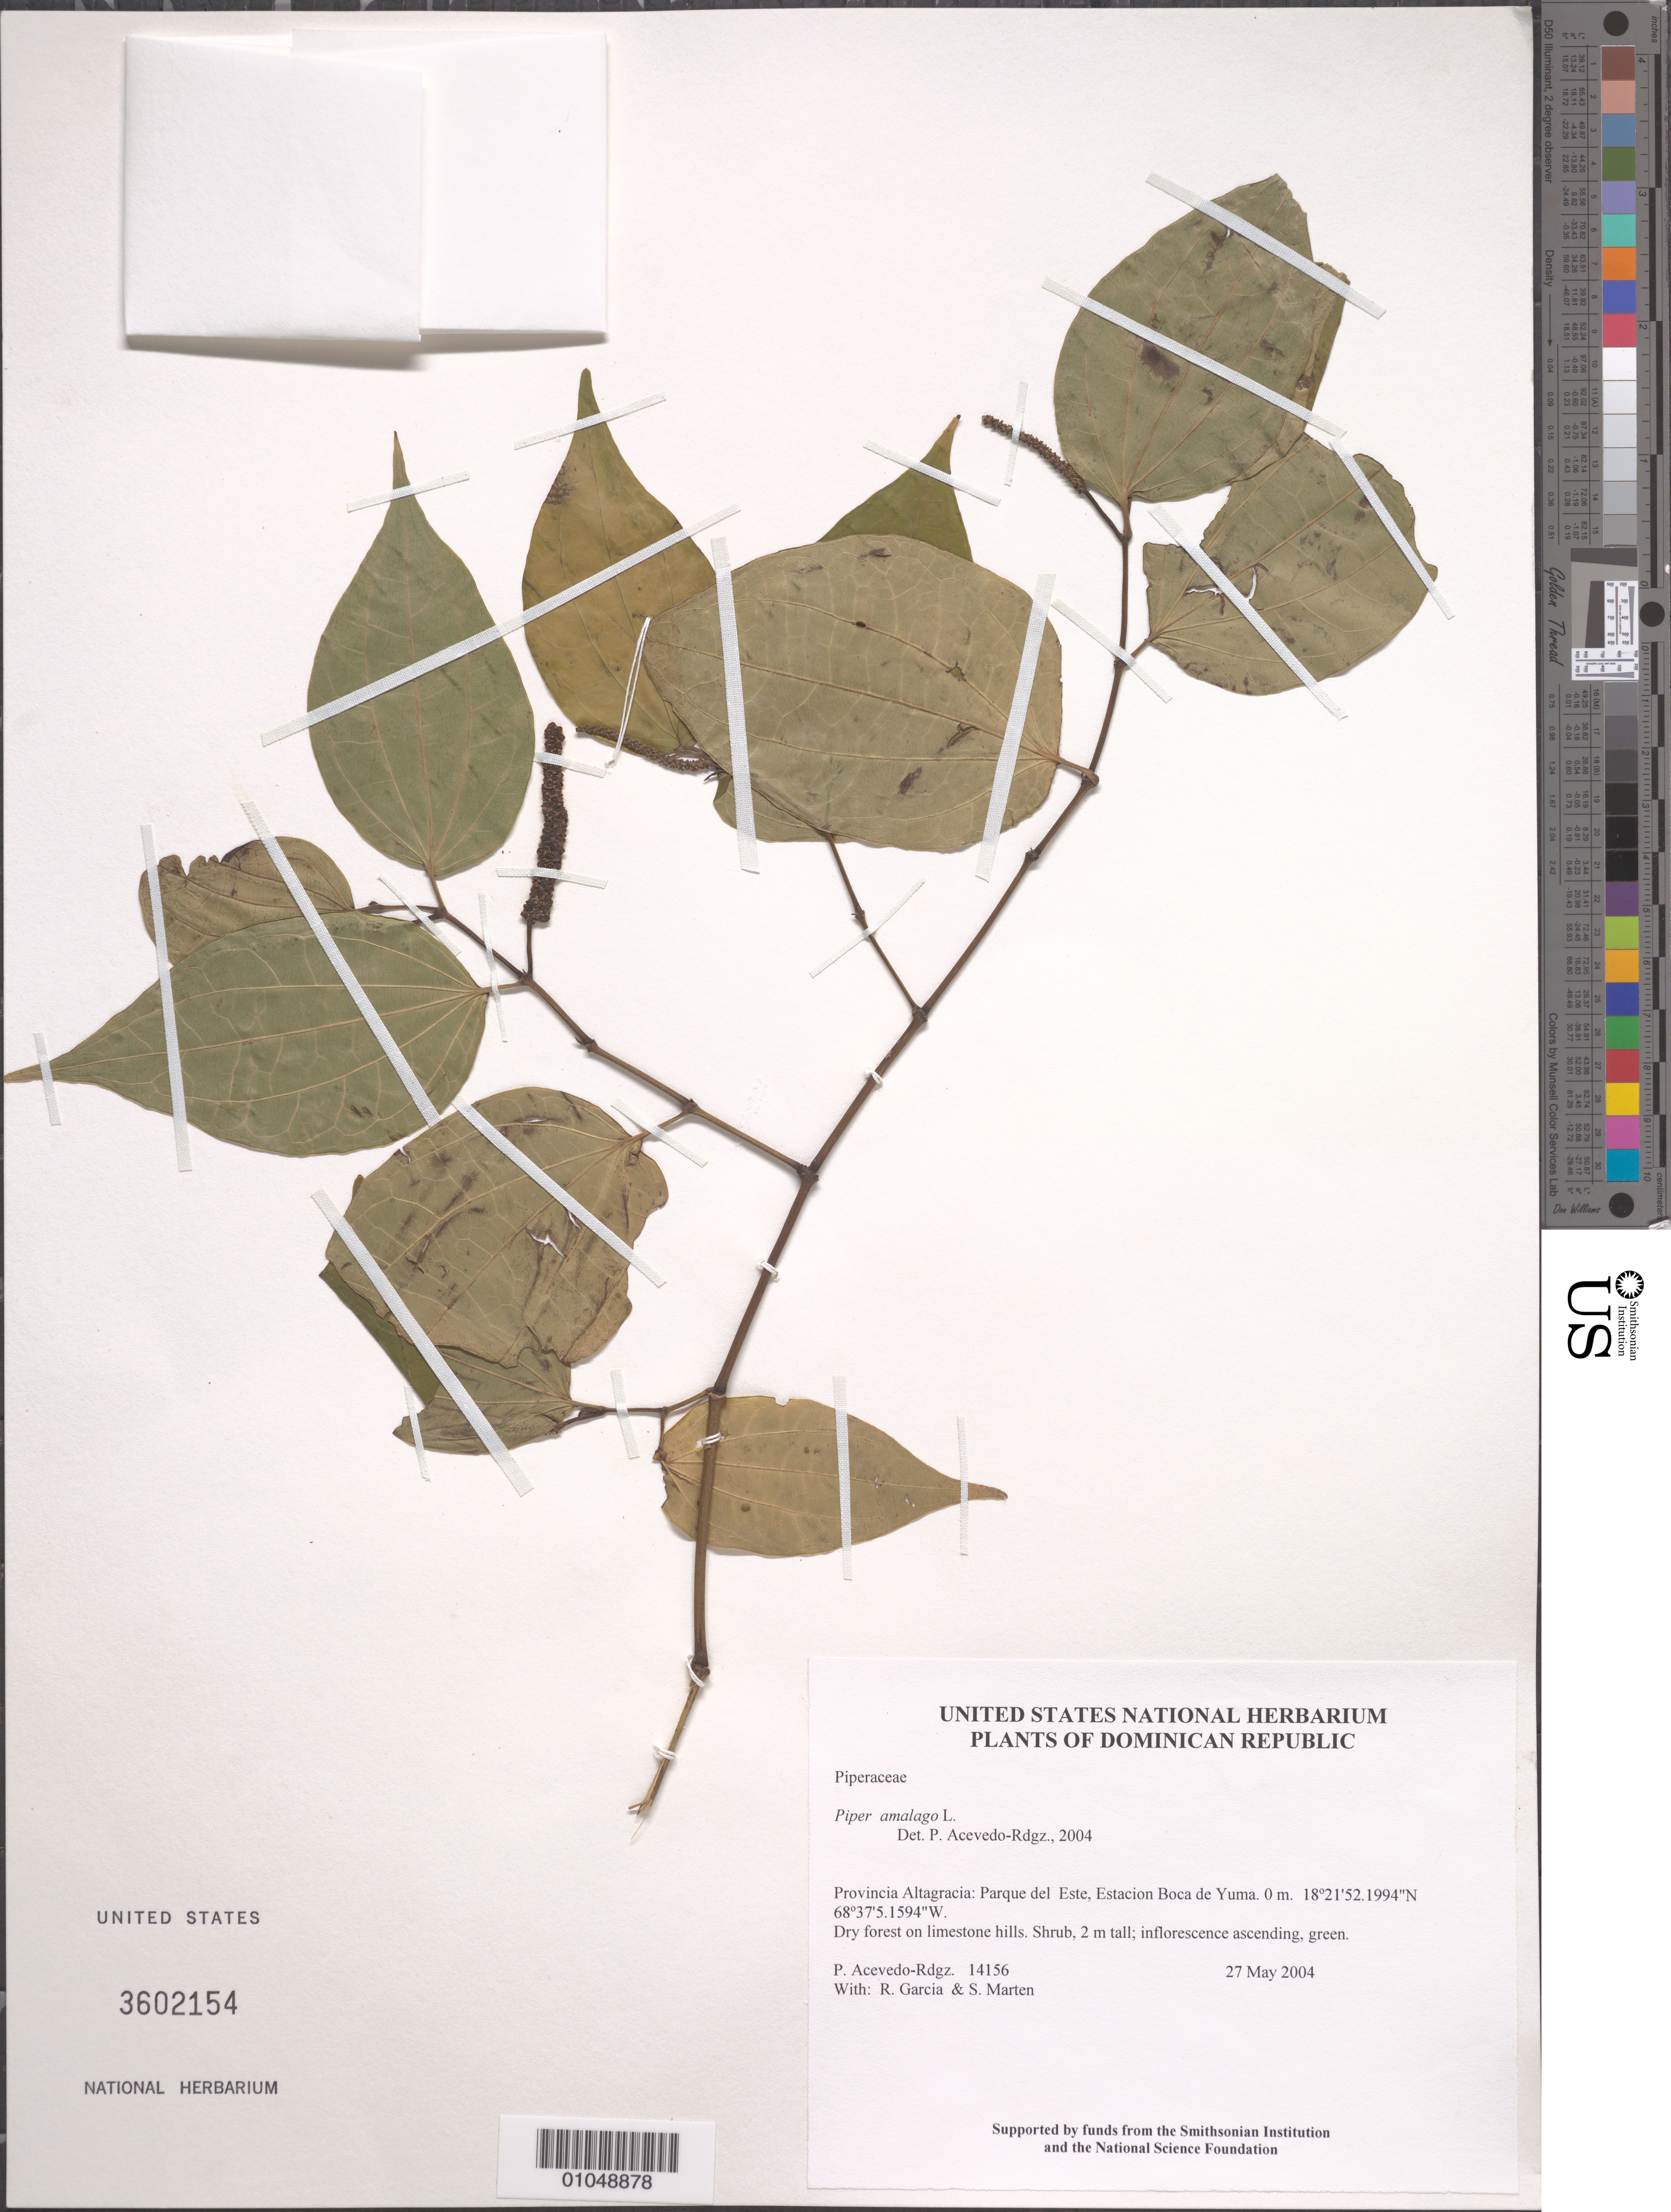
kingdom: Plantae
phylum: Tracheophyta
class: Magnoliopsida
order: Piperales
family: Piperaceae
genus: Piper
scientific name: Piper amalago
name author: L.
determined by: Acevedo-Rodríguez, P., (BOT), Smithsonian Institution - National Museum of Natural History (UNITED STATES)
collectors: P. Acevedo-Rodr., R. G. García & S. Marten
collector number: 14156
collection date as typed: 27 May 2004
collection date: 2004-05-27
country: Dominican Republic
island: Hispaniola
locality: Provincia Altagracia: Parque del Este, Estacion Boca de Yuma.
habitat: Dry forest on limestone hills.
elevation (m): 0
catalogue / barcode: US 3602154